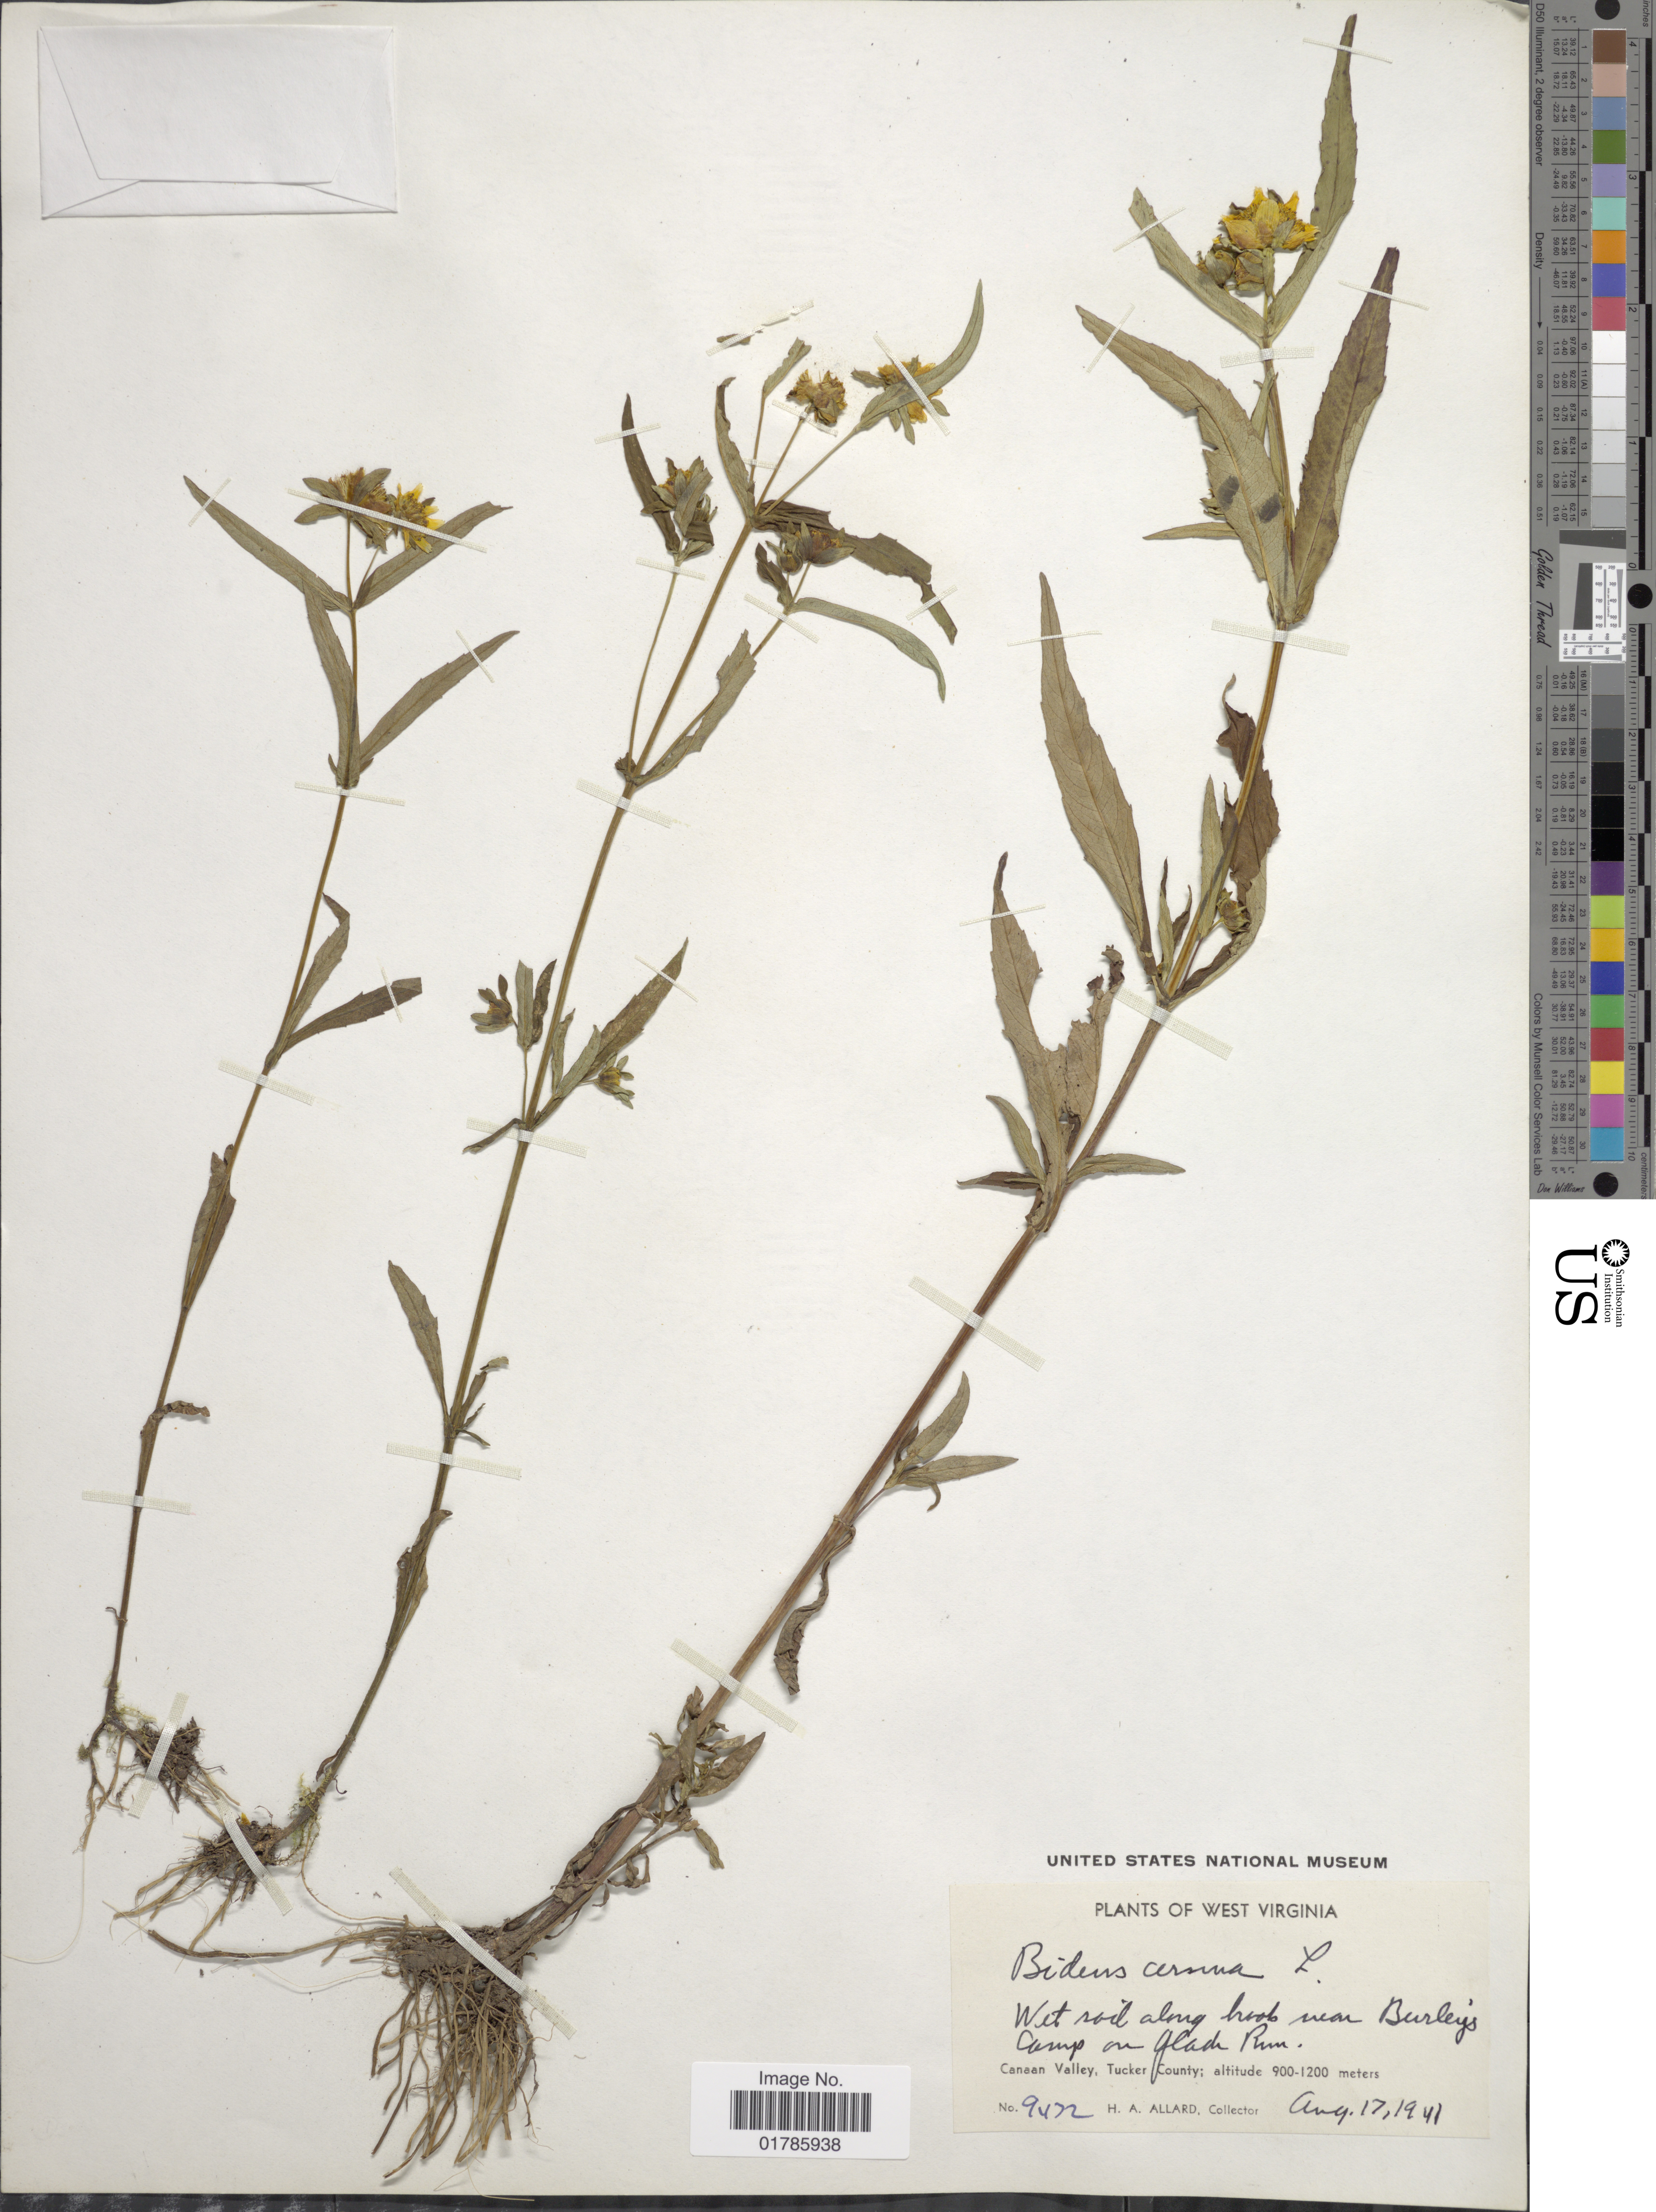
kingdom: Plantae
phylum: Tracheophyta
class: Magnoliopsida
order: Asterales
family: Asteraceae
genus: Bidens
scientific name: Bidens cernua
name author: L.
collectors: H. A. Allard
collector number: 9472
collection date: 1941-08-17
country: United States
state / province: West Virginia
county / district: Tucker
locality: near Burley's Camp on Glade Run, Canaan Valley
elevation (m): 900